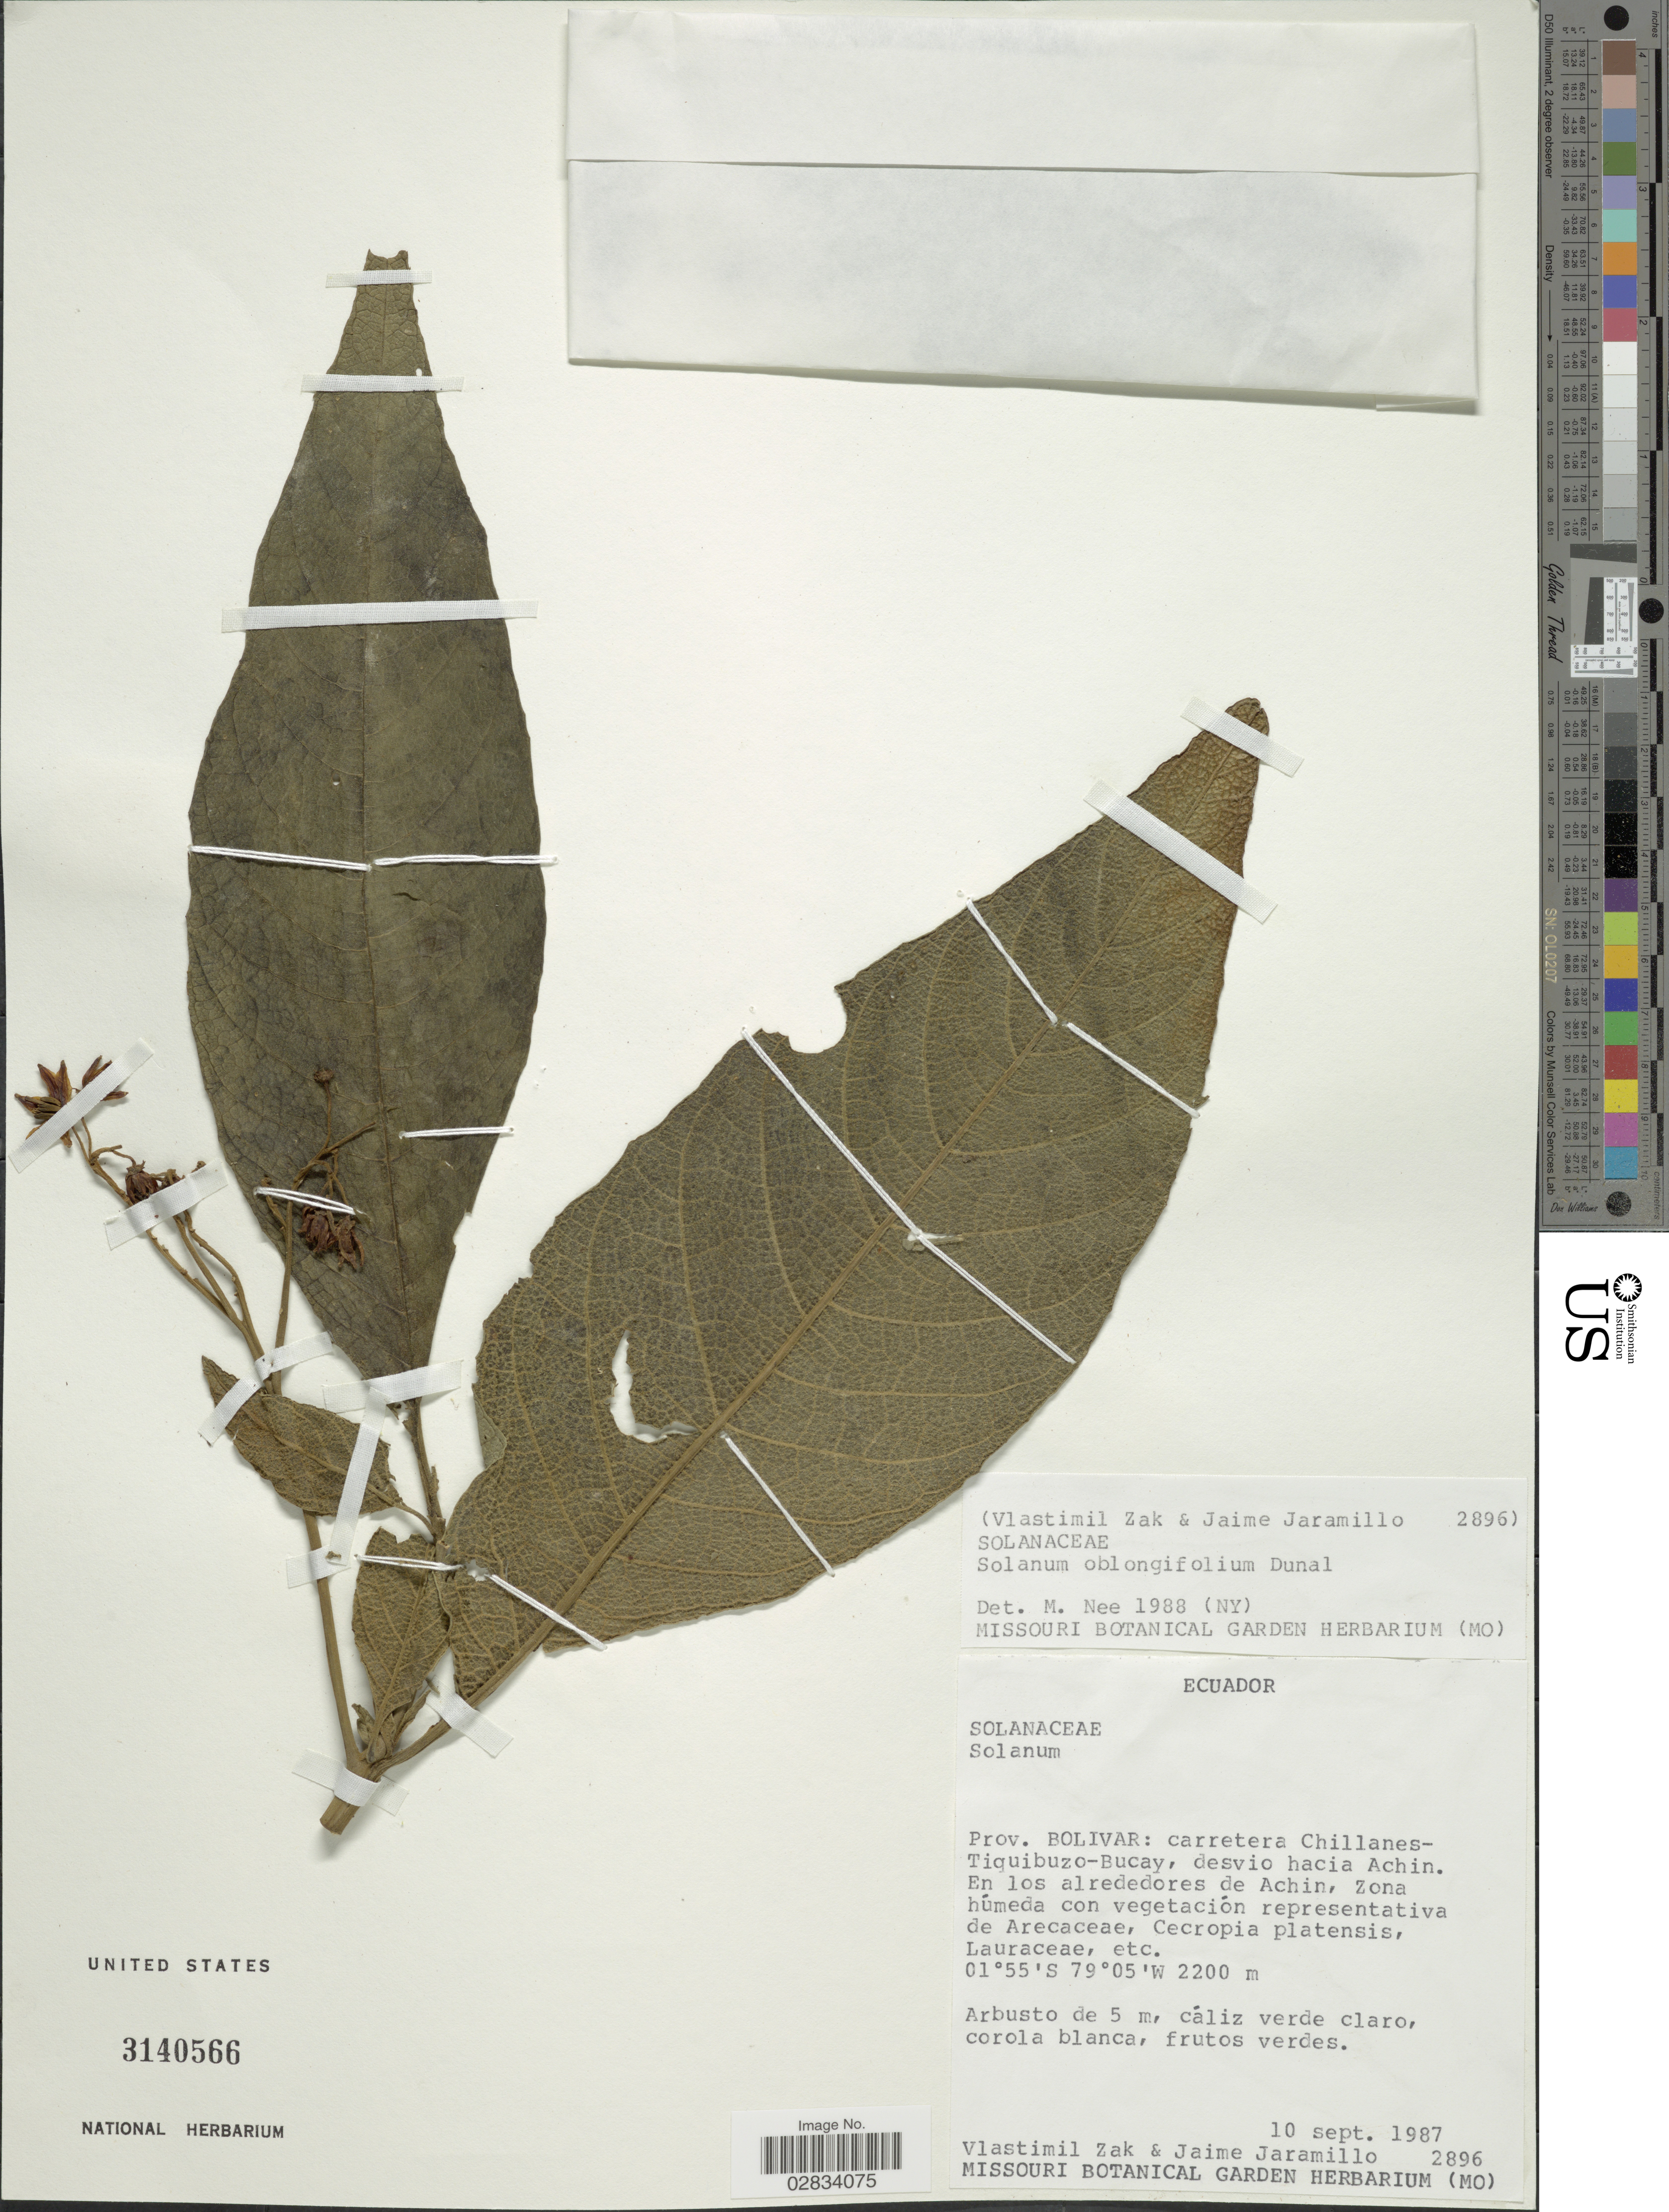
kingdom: Plantae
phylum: Tracheophyta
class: Magnoliopsida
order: Solanales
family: Solanaceae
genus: Solanum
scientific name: Solanum oblongifolium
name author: Duval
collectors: V. Zak & J. Jaramillo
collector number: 2896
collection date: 1987-09-10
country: Ecuador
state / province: Bolívar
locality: Carretera Chillanes-Tiquibuzo-Bucay, desvio hacia Achin, En los alrededores de Achin.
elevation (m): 2200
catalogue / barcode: US 3140566